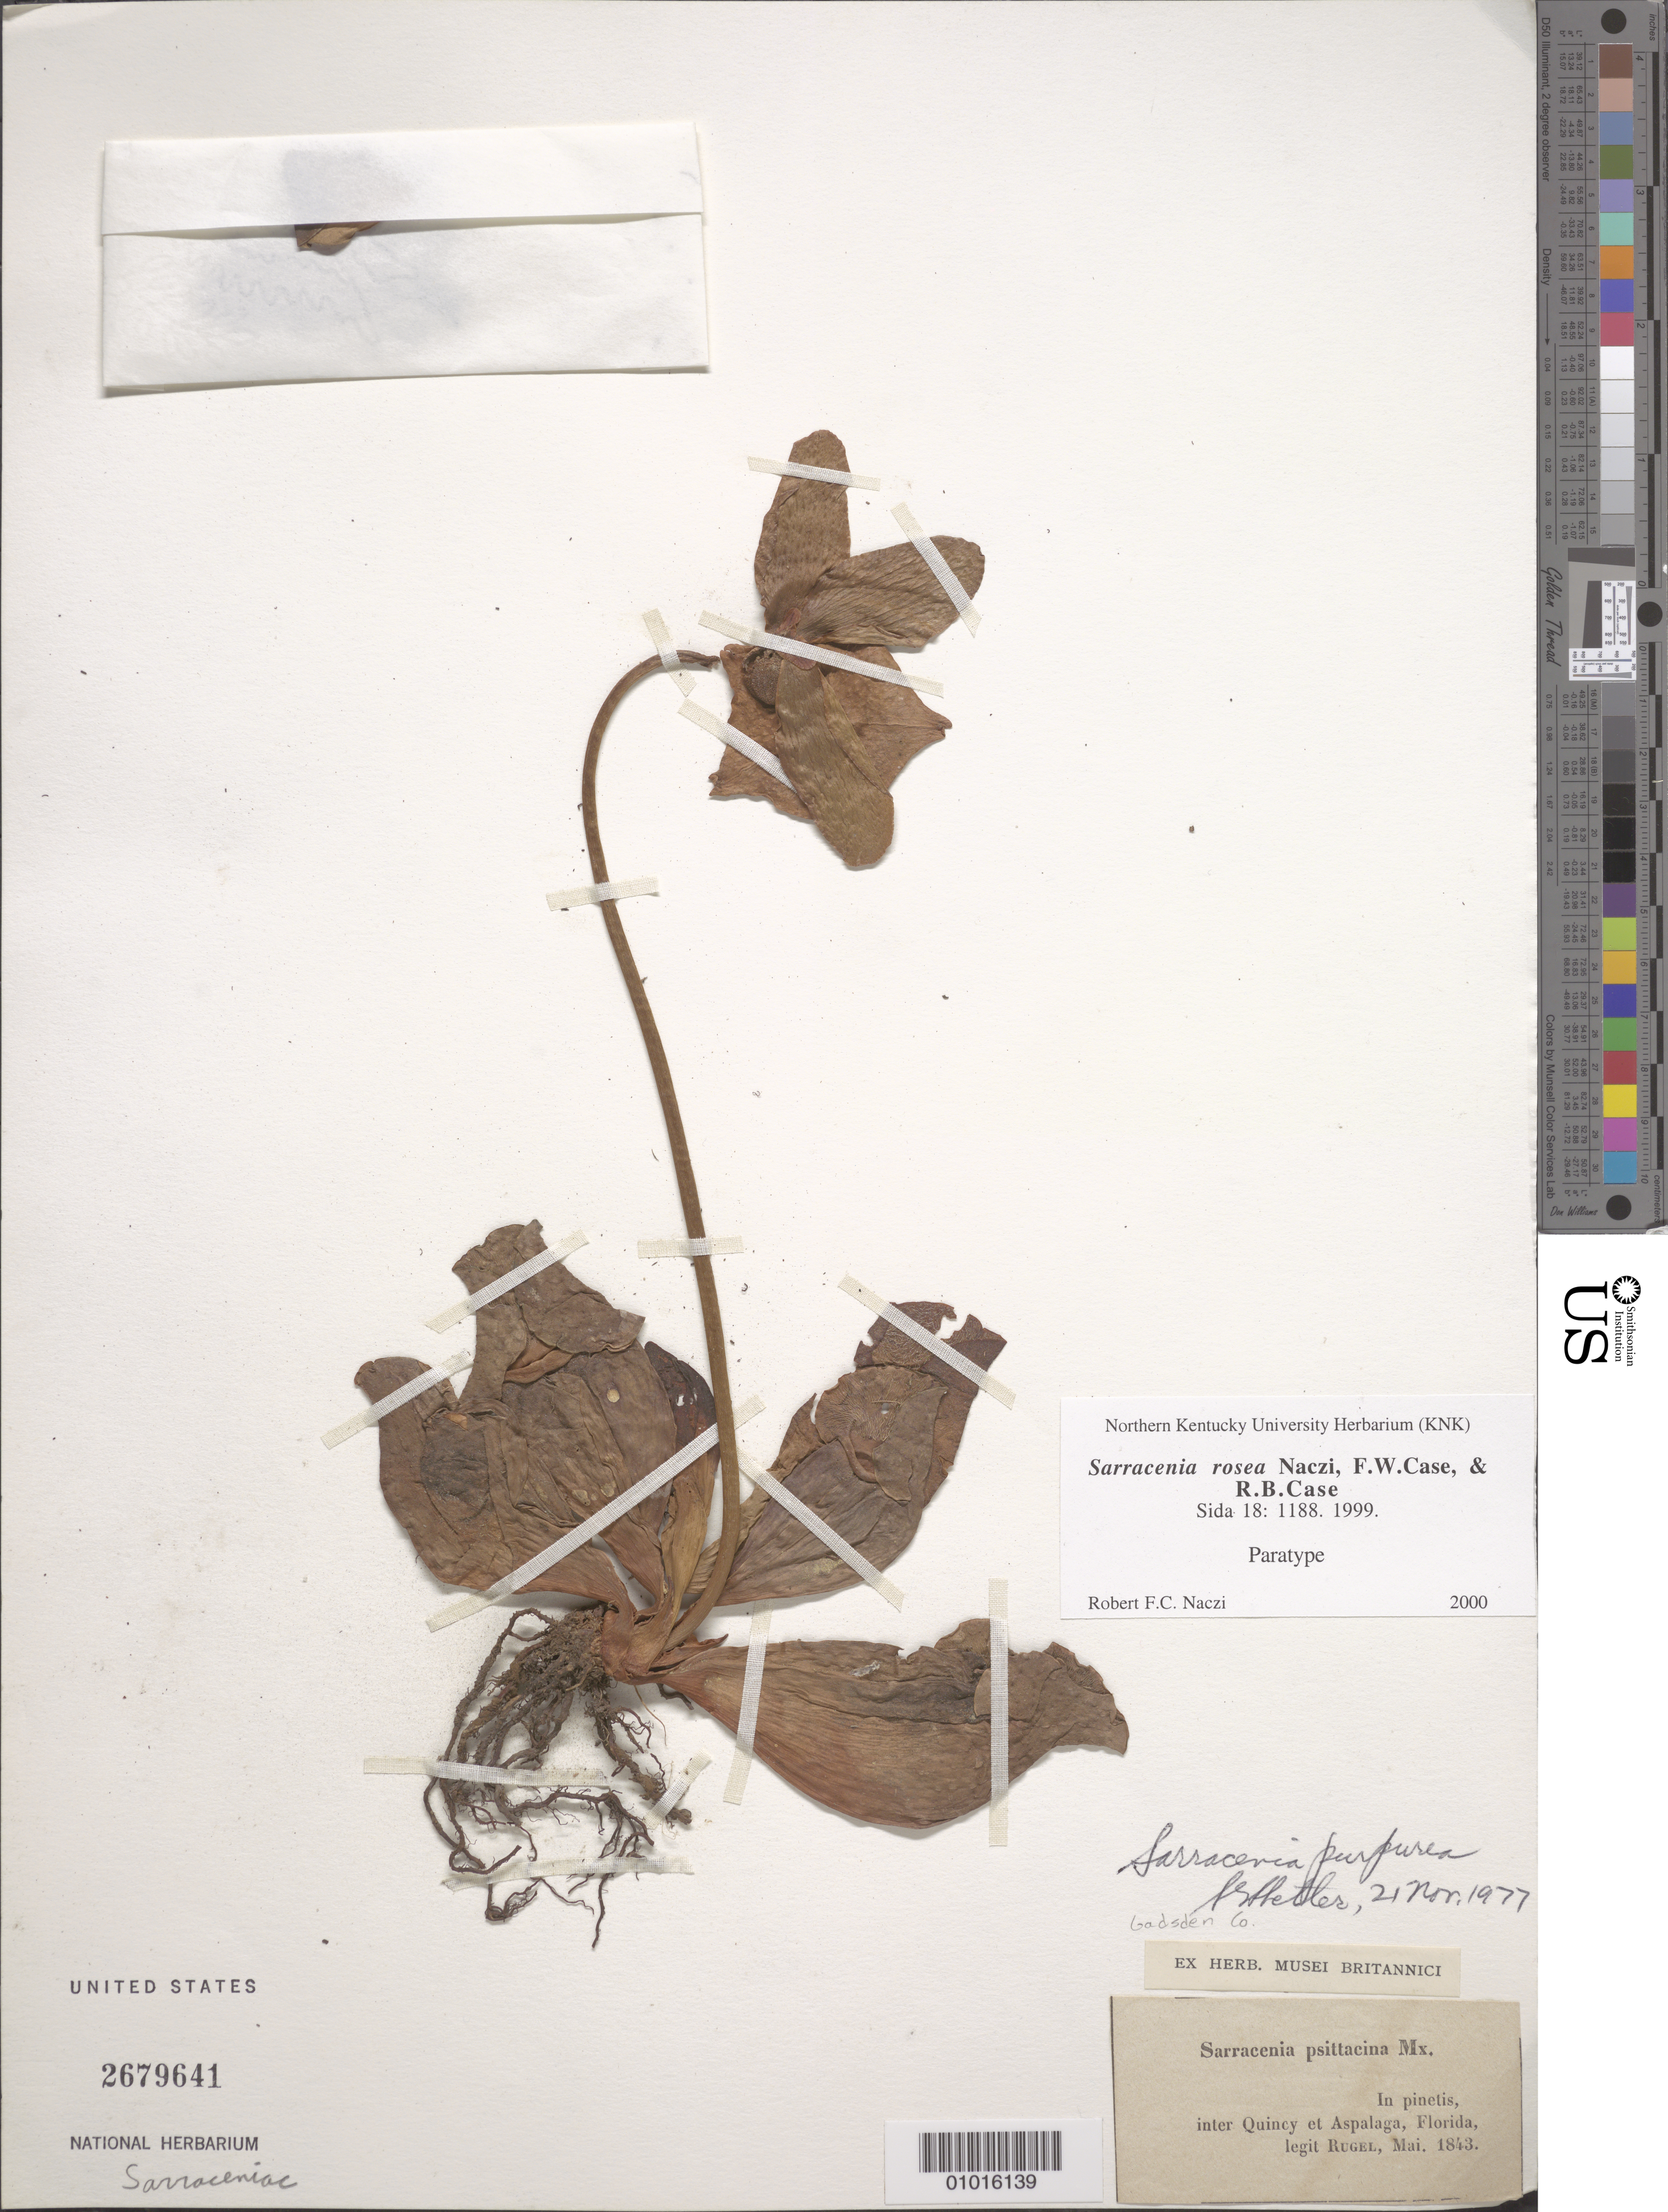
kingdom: Plantae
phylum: Tracheophyta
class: Magnoliopsida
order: Ericales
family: Sarraceniaceae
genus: Sarracenia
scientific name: Sarracenia purpurea f. heterophylla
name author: (Eaton) Fernald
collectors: ex herb. Musei Britannici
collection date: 1843-05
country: United States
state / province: Florida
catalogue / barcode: US 2679641